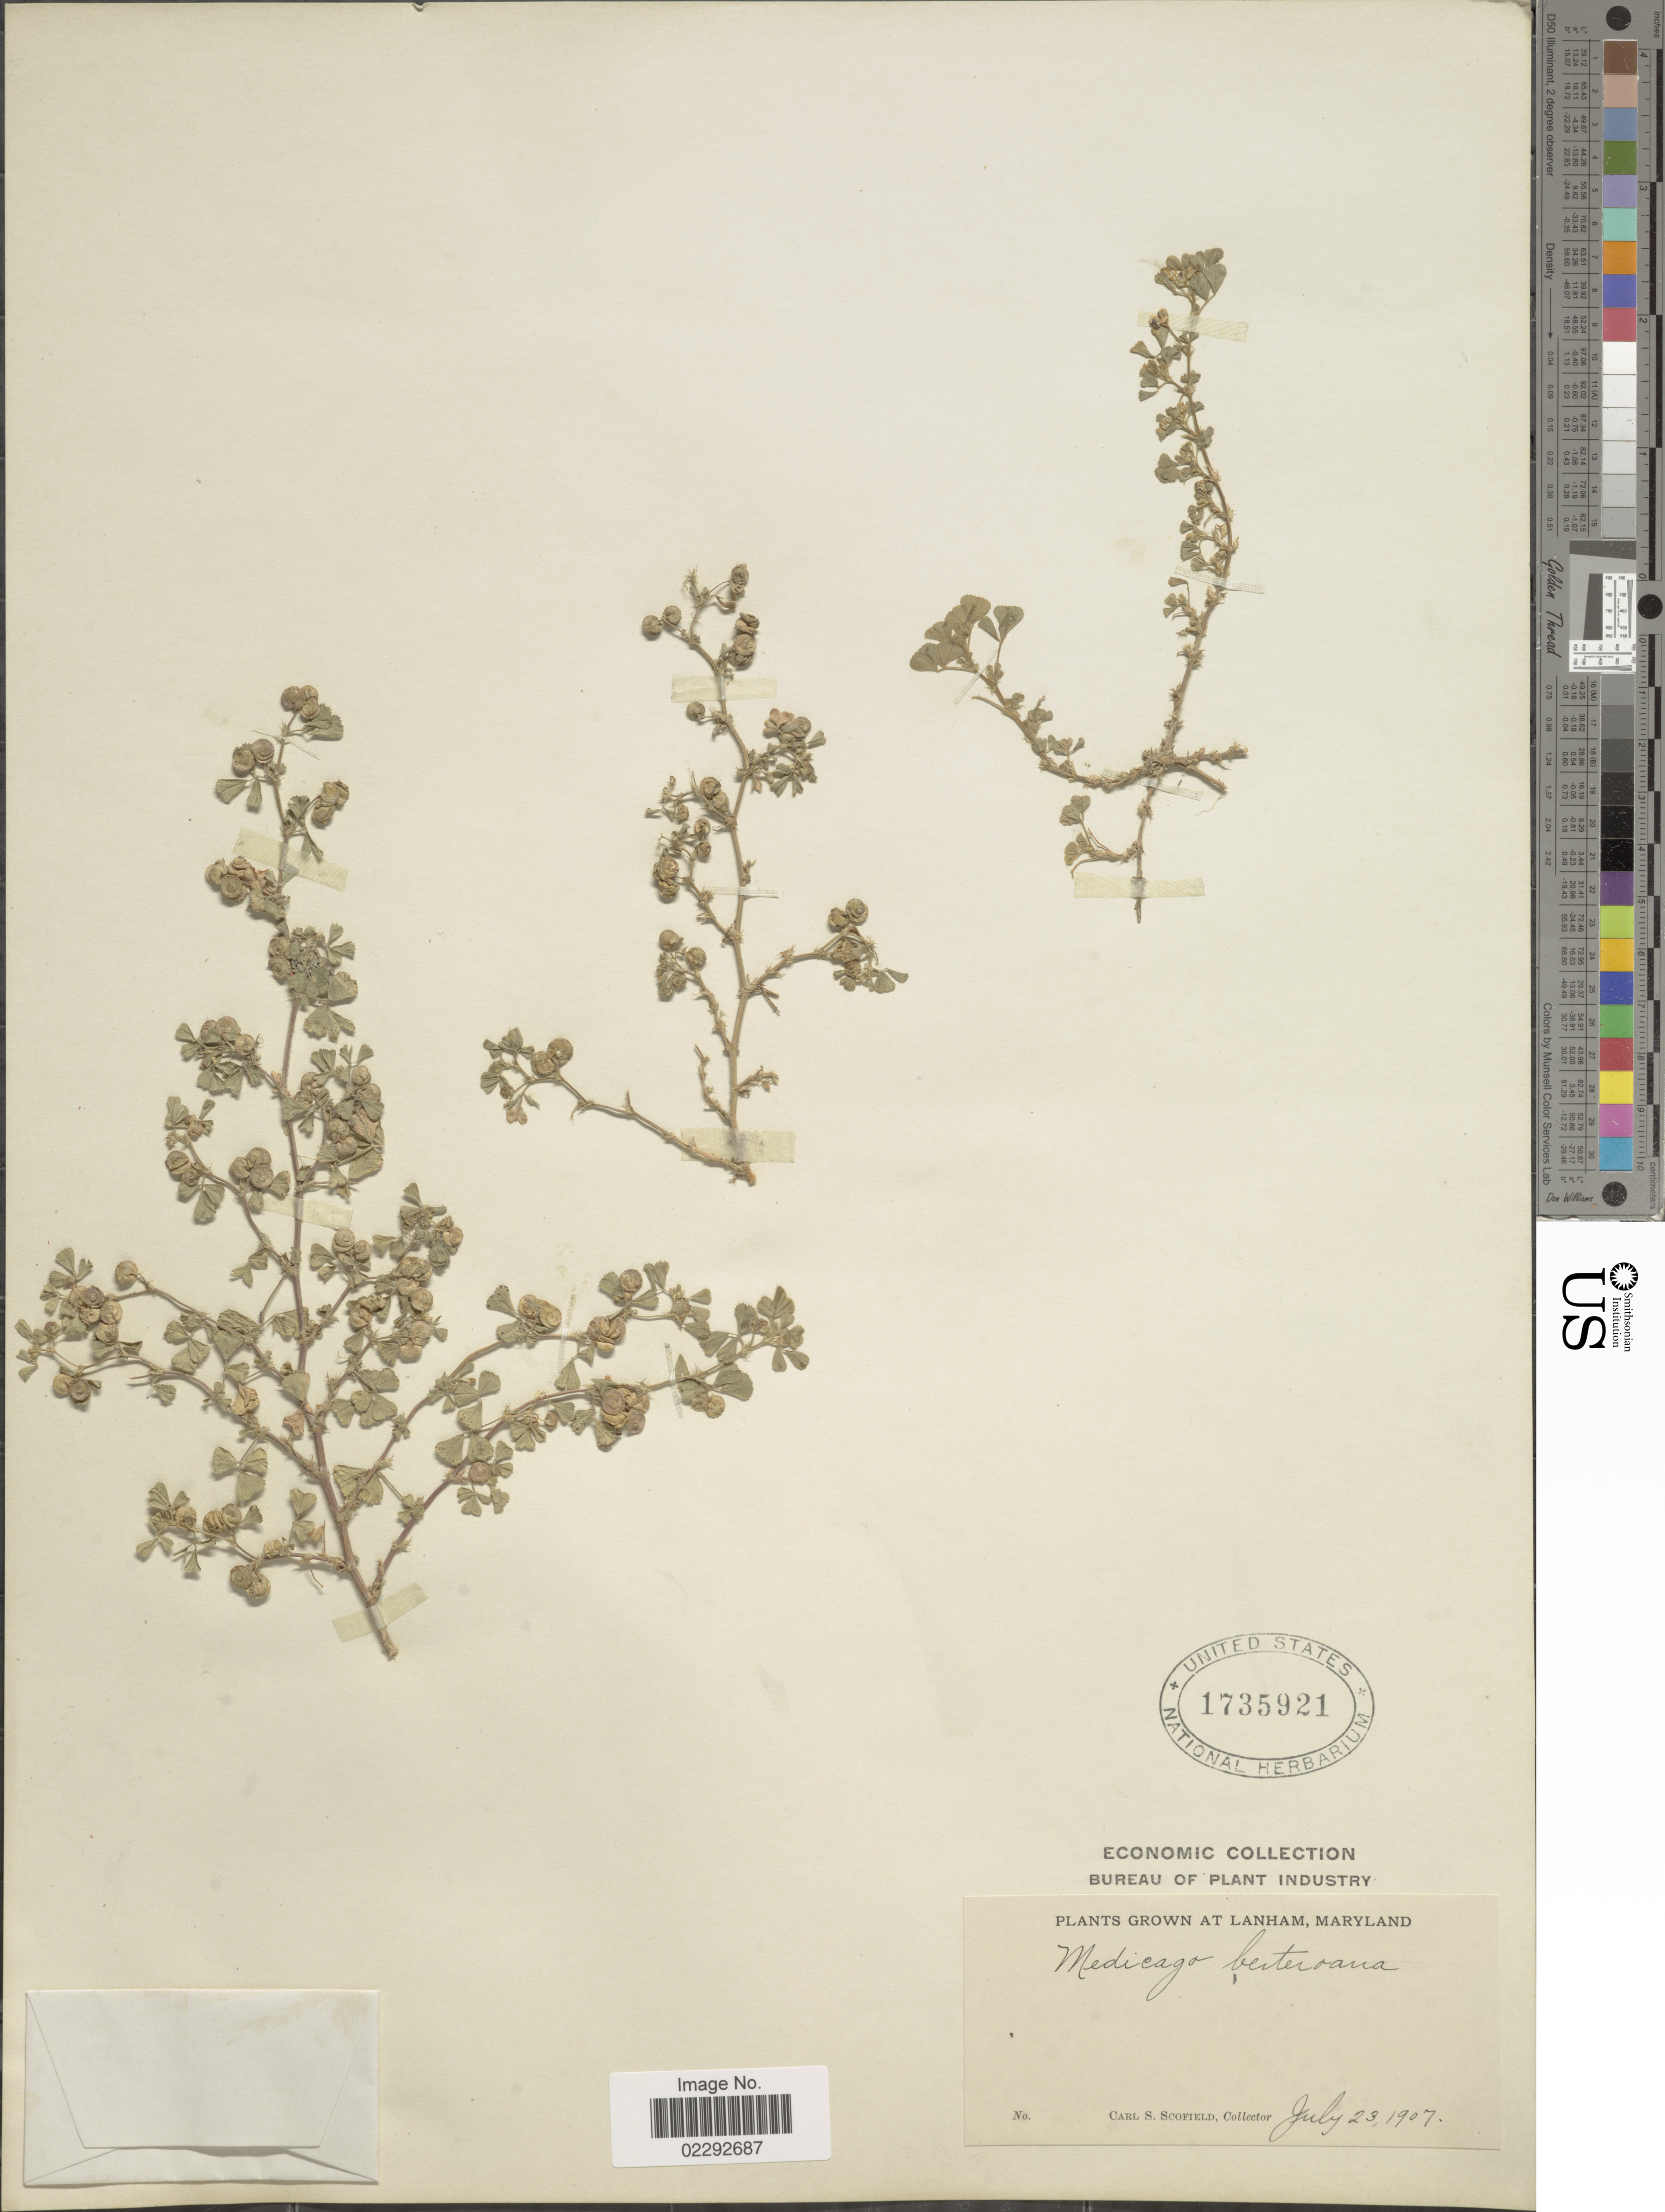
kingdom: Plantae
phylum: Tracheophyta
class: Magnoliopsida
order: Fabales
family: Fabaceae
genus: Medicago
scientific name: Medicago berteroana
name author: Nyman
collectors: C. Scofield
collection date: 1907-07-23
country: United States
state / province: Maryland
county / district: Prince George's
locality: Lanham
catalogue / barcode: US 1735921